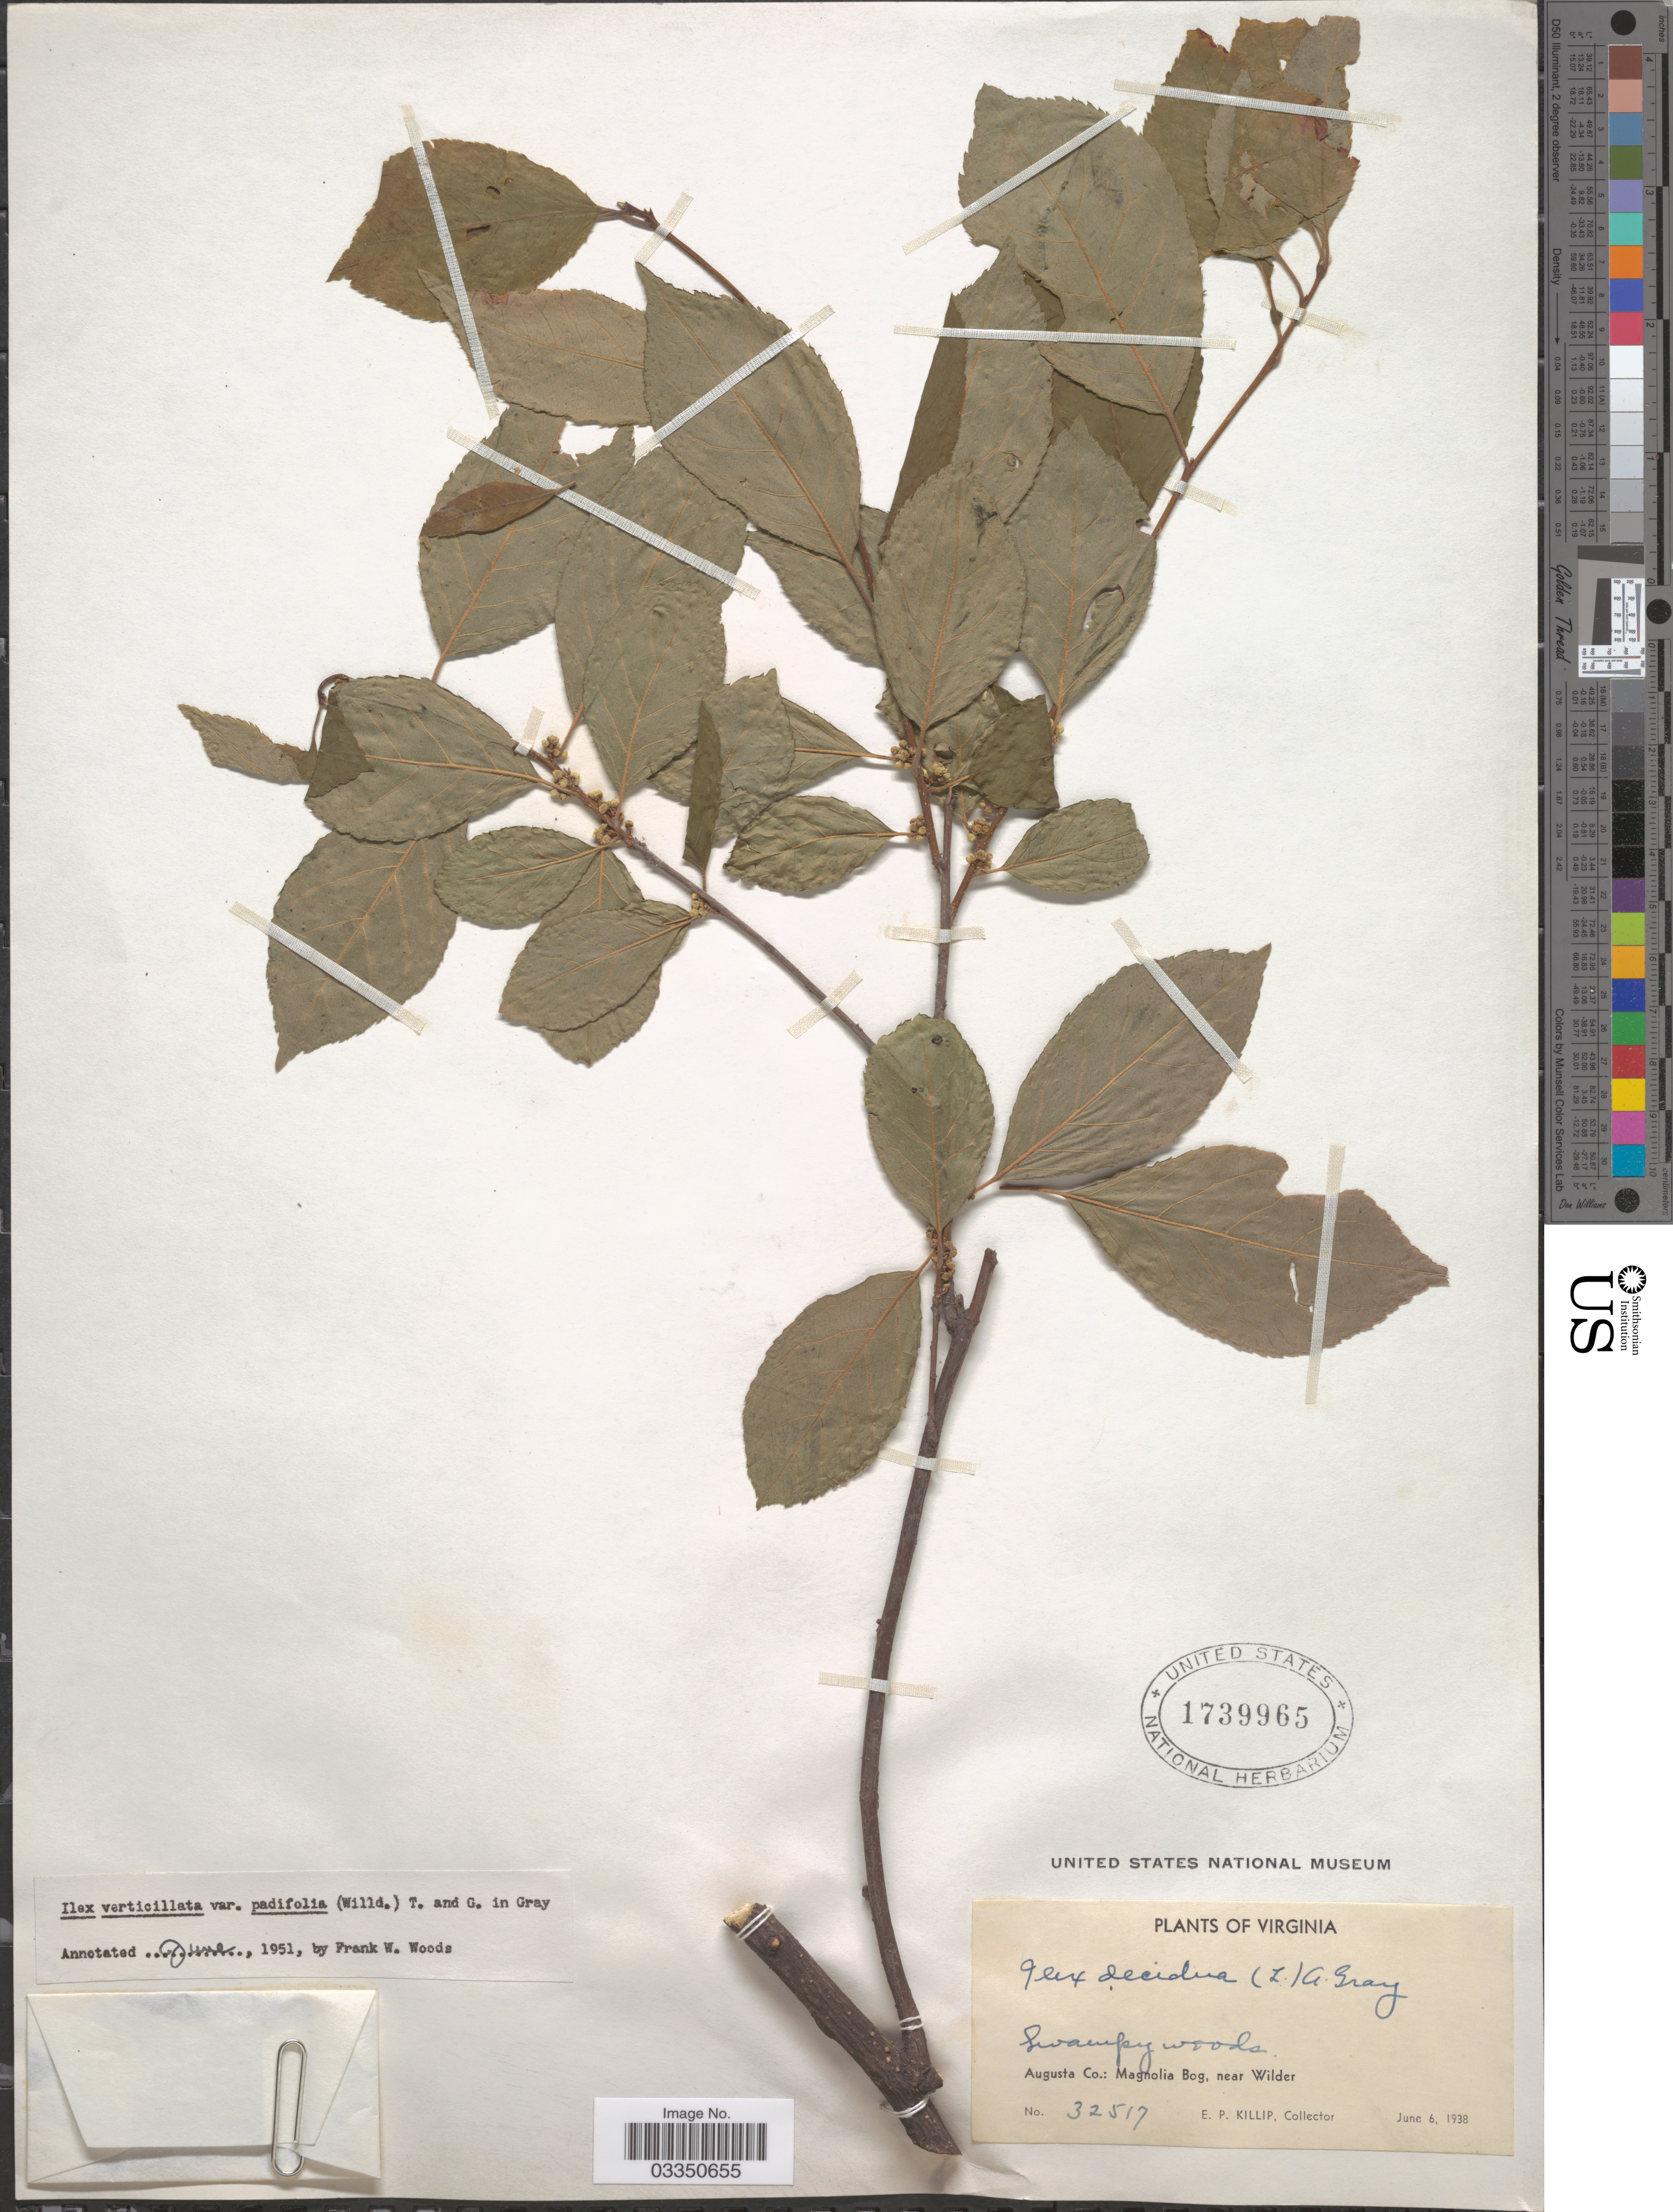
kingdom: Plantae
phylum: Tracheophyta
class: Magnoliopsida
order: Aquifoliales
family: Aquifoliaceae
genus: Ilex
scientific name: Ilex verticillata var. padifolia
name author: (Willd.) Torr. & A. Gray ex S. Watson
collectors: E. P. Killip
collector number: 32517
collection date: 1938-06-06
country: United States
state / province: Virginia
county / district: Augusta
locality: Augusta Co.: Magnolia Bog, near Wilder.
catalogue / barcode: US 1739965